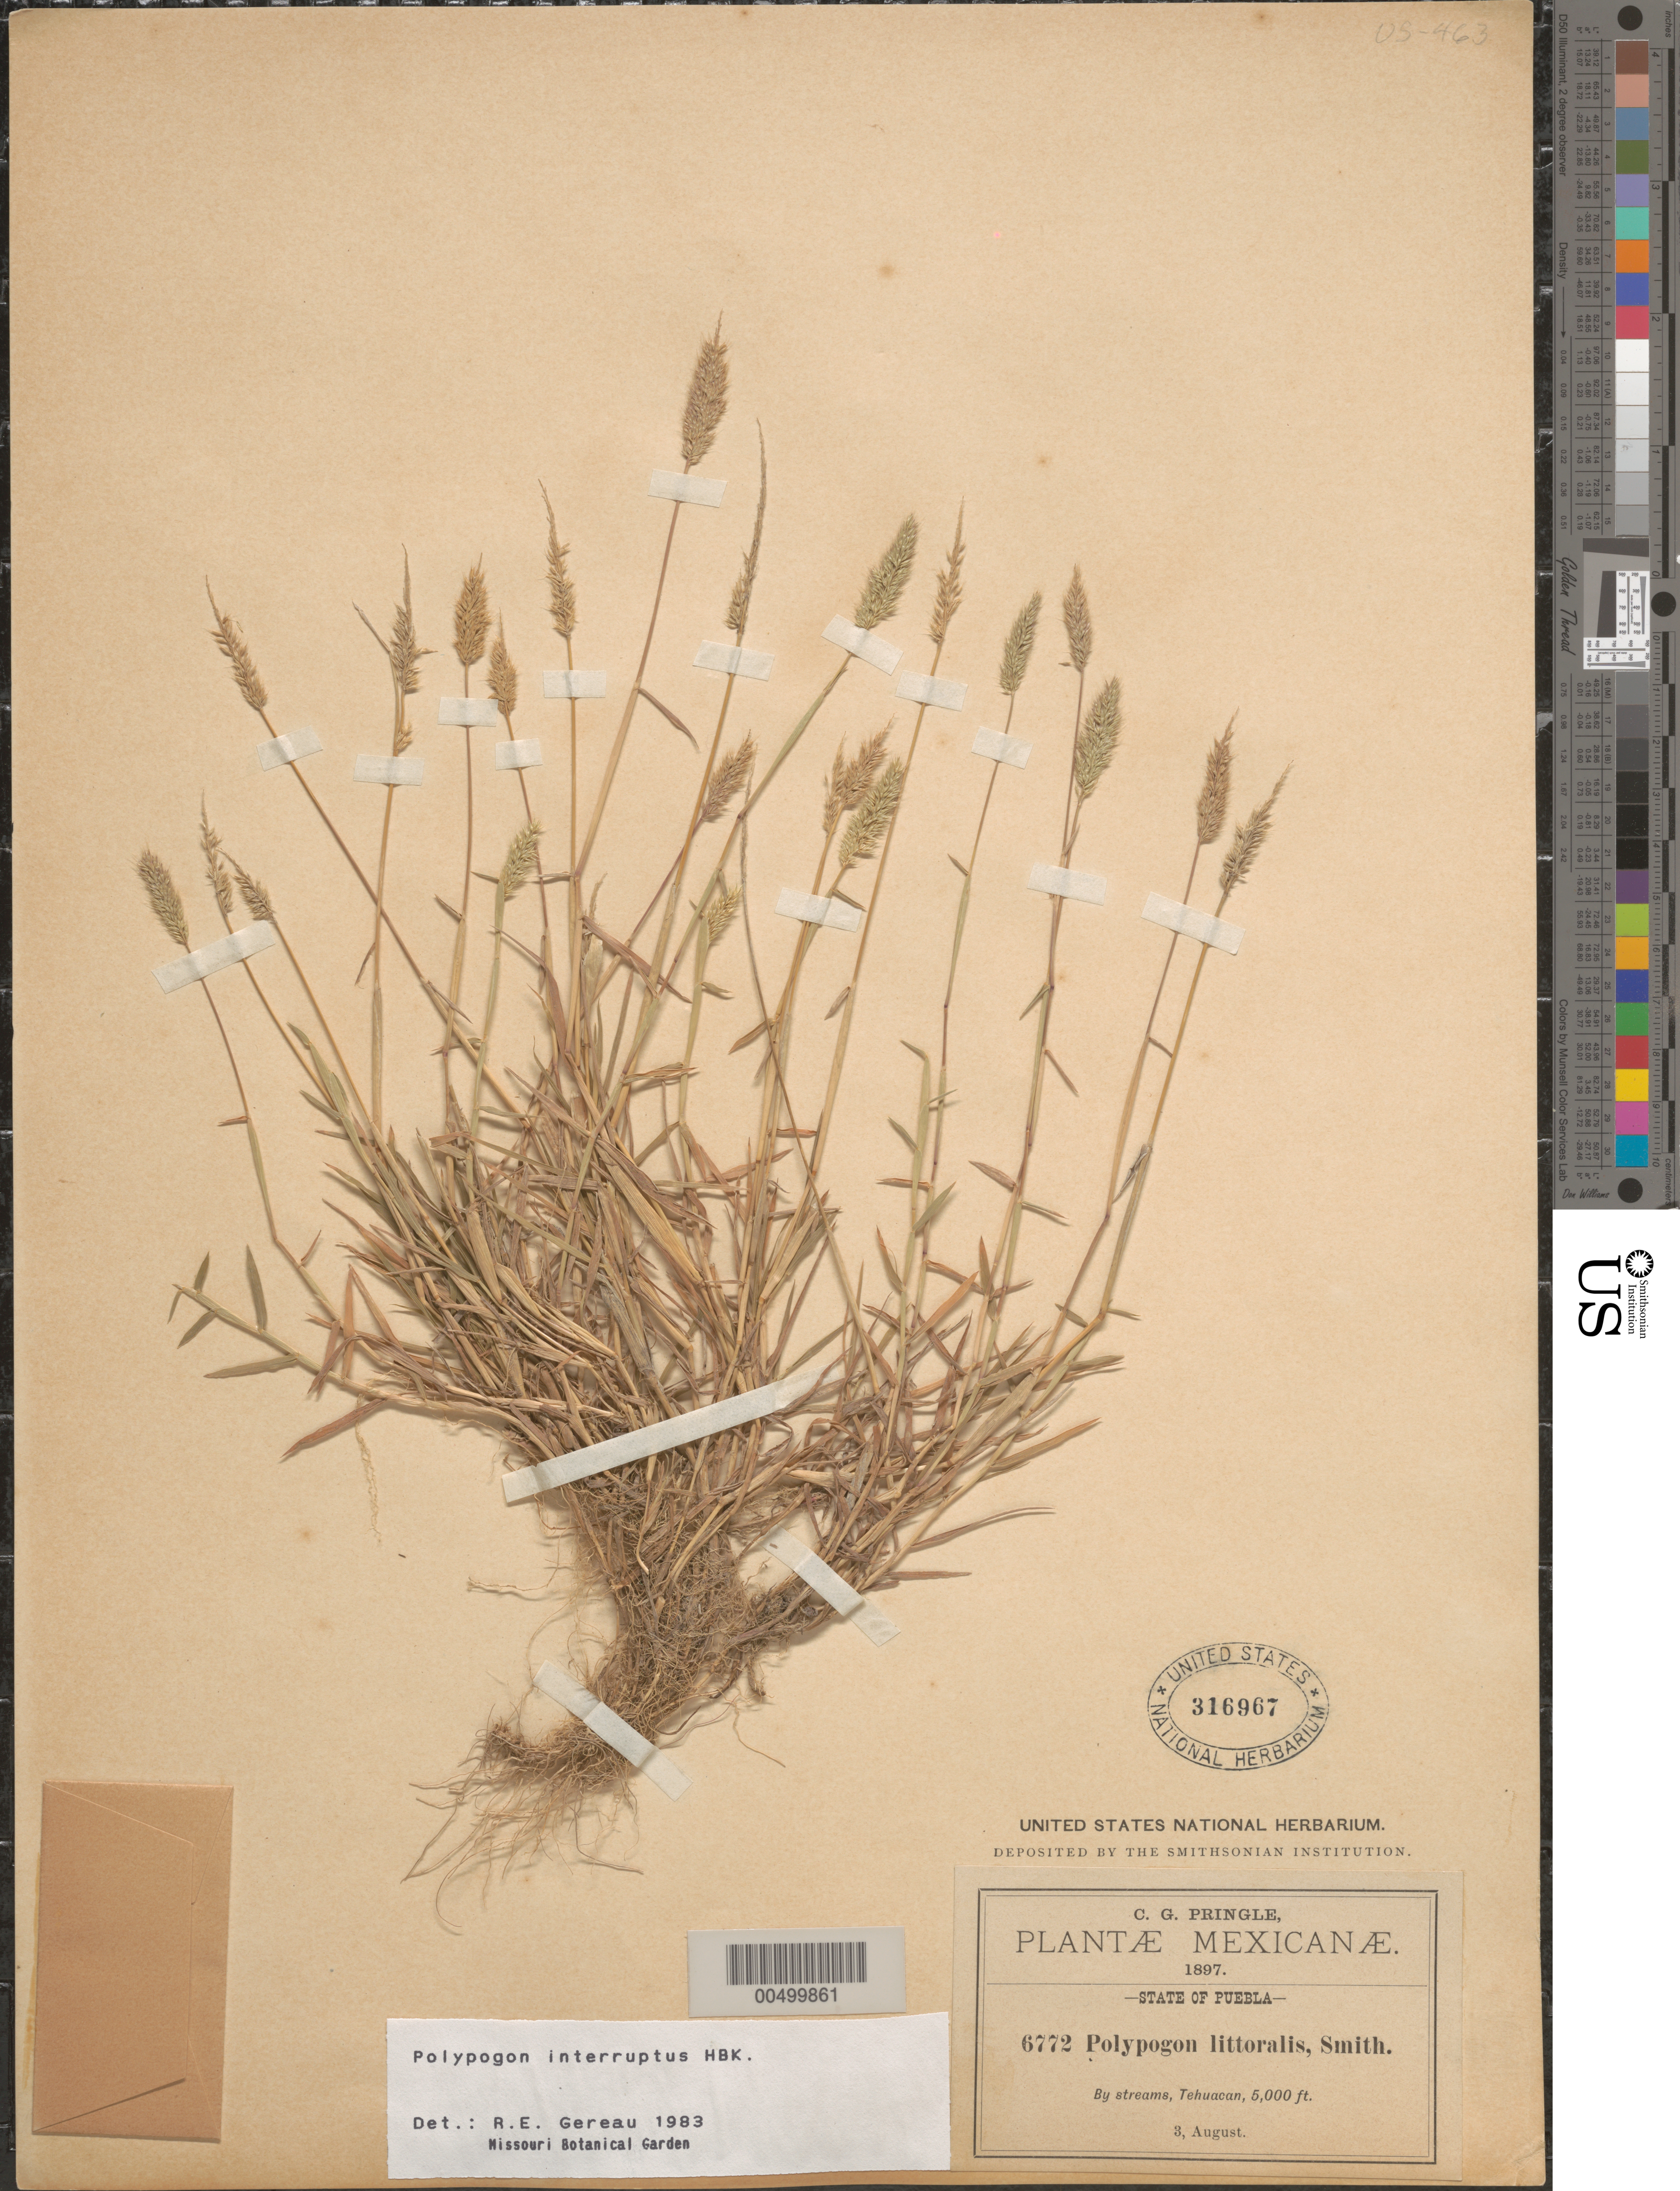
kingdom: Plantae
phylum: Tracheophyta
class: Liliopsida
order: Poales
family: Poaceae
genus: Polypogon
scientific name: Polypogon interruptus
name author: Kunth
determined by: Gereau, R. E.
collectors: C. G. Pringle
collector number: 6772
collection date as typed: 3 Aug 1897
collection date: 1897-08-03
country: Mexico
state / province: Puebla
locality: Tehuacan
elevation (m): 1524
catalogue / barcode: US 316967